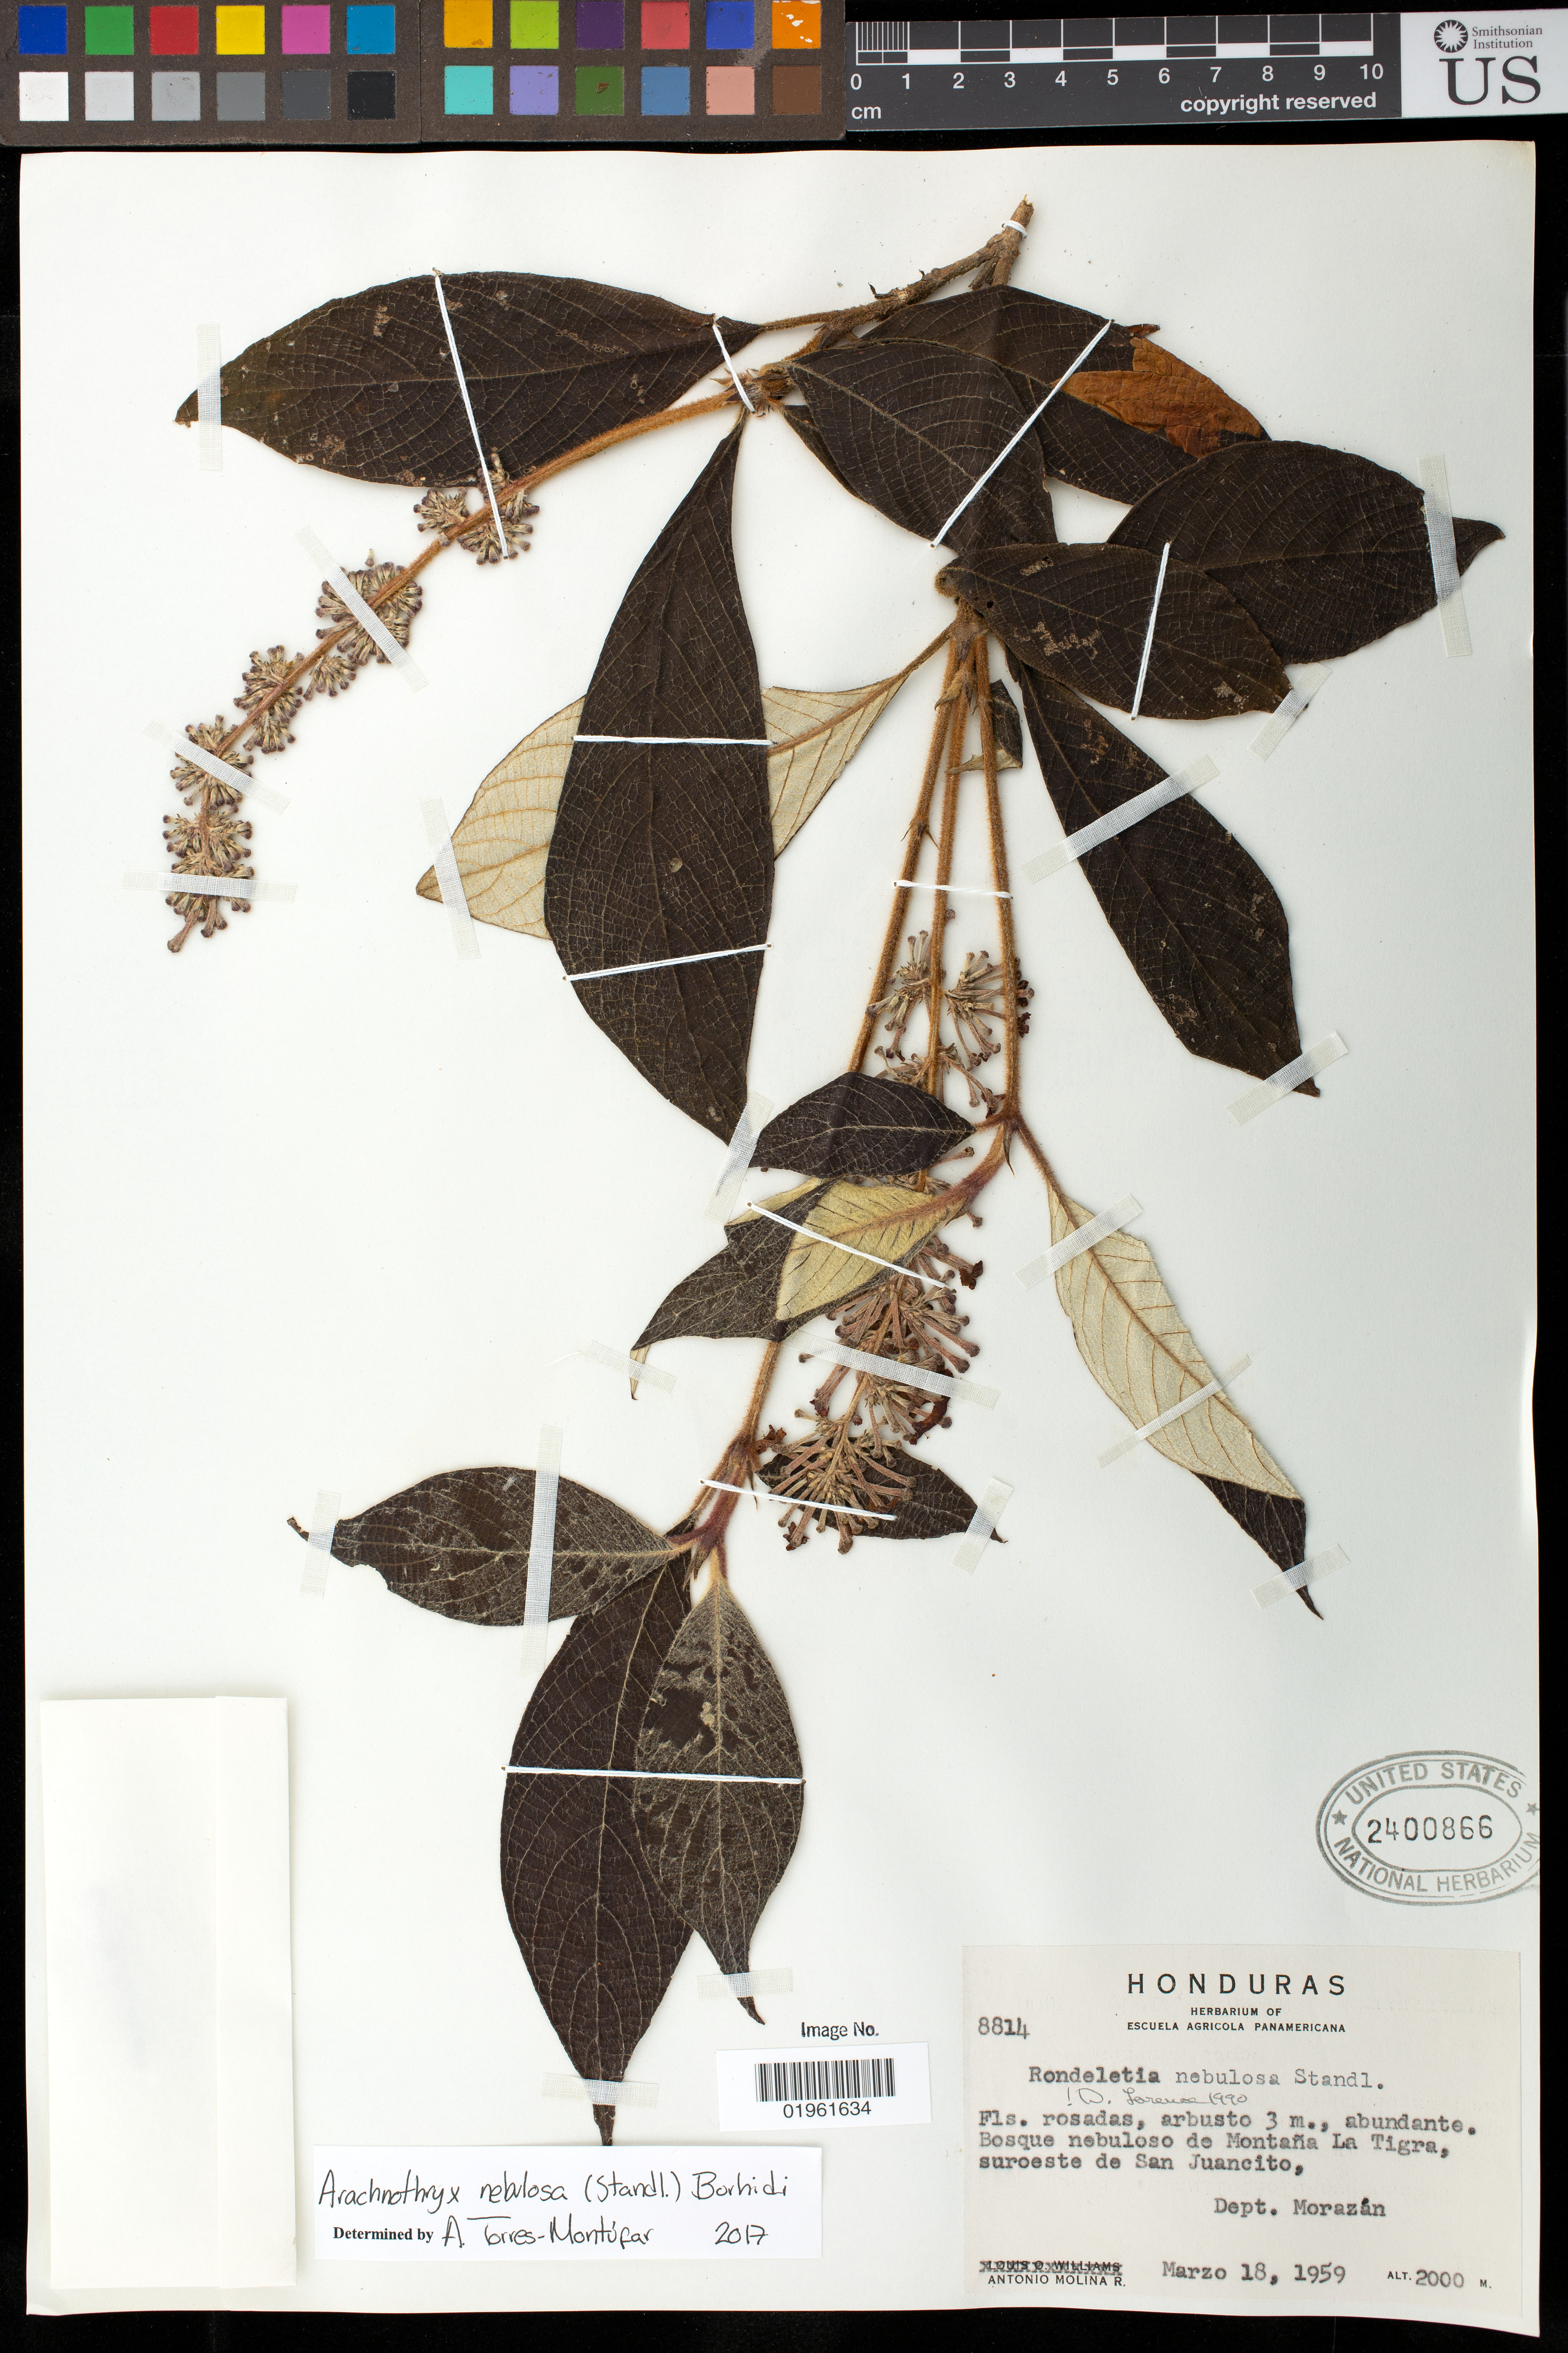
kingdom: Plantae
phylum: Tracheophyta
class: Magnoliopsida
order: Gentianales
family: Rubiaceae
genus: Arachnothryx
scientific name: Arachnothryx nebulosa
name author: (Standl.) Borhidi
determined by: Montúfar, Alejandro Torres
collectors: A. Molina R.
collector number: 8814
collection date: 1959-03-18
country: Honduras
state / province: Fco. Morazán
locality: De Montana la Tigra, suroeste de San Juancito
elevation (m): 2000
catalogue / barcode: US 2400866